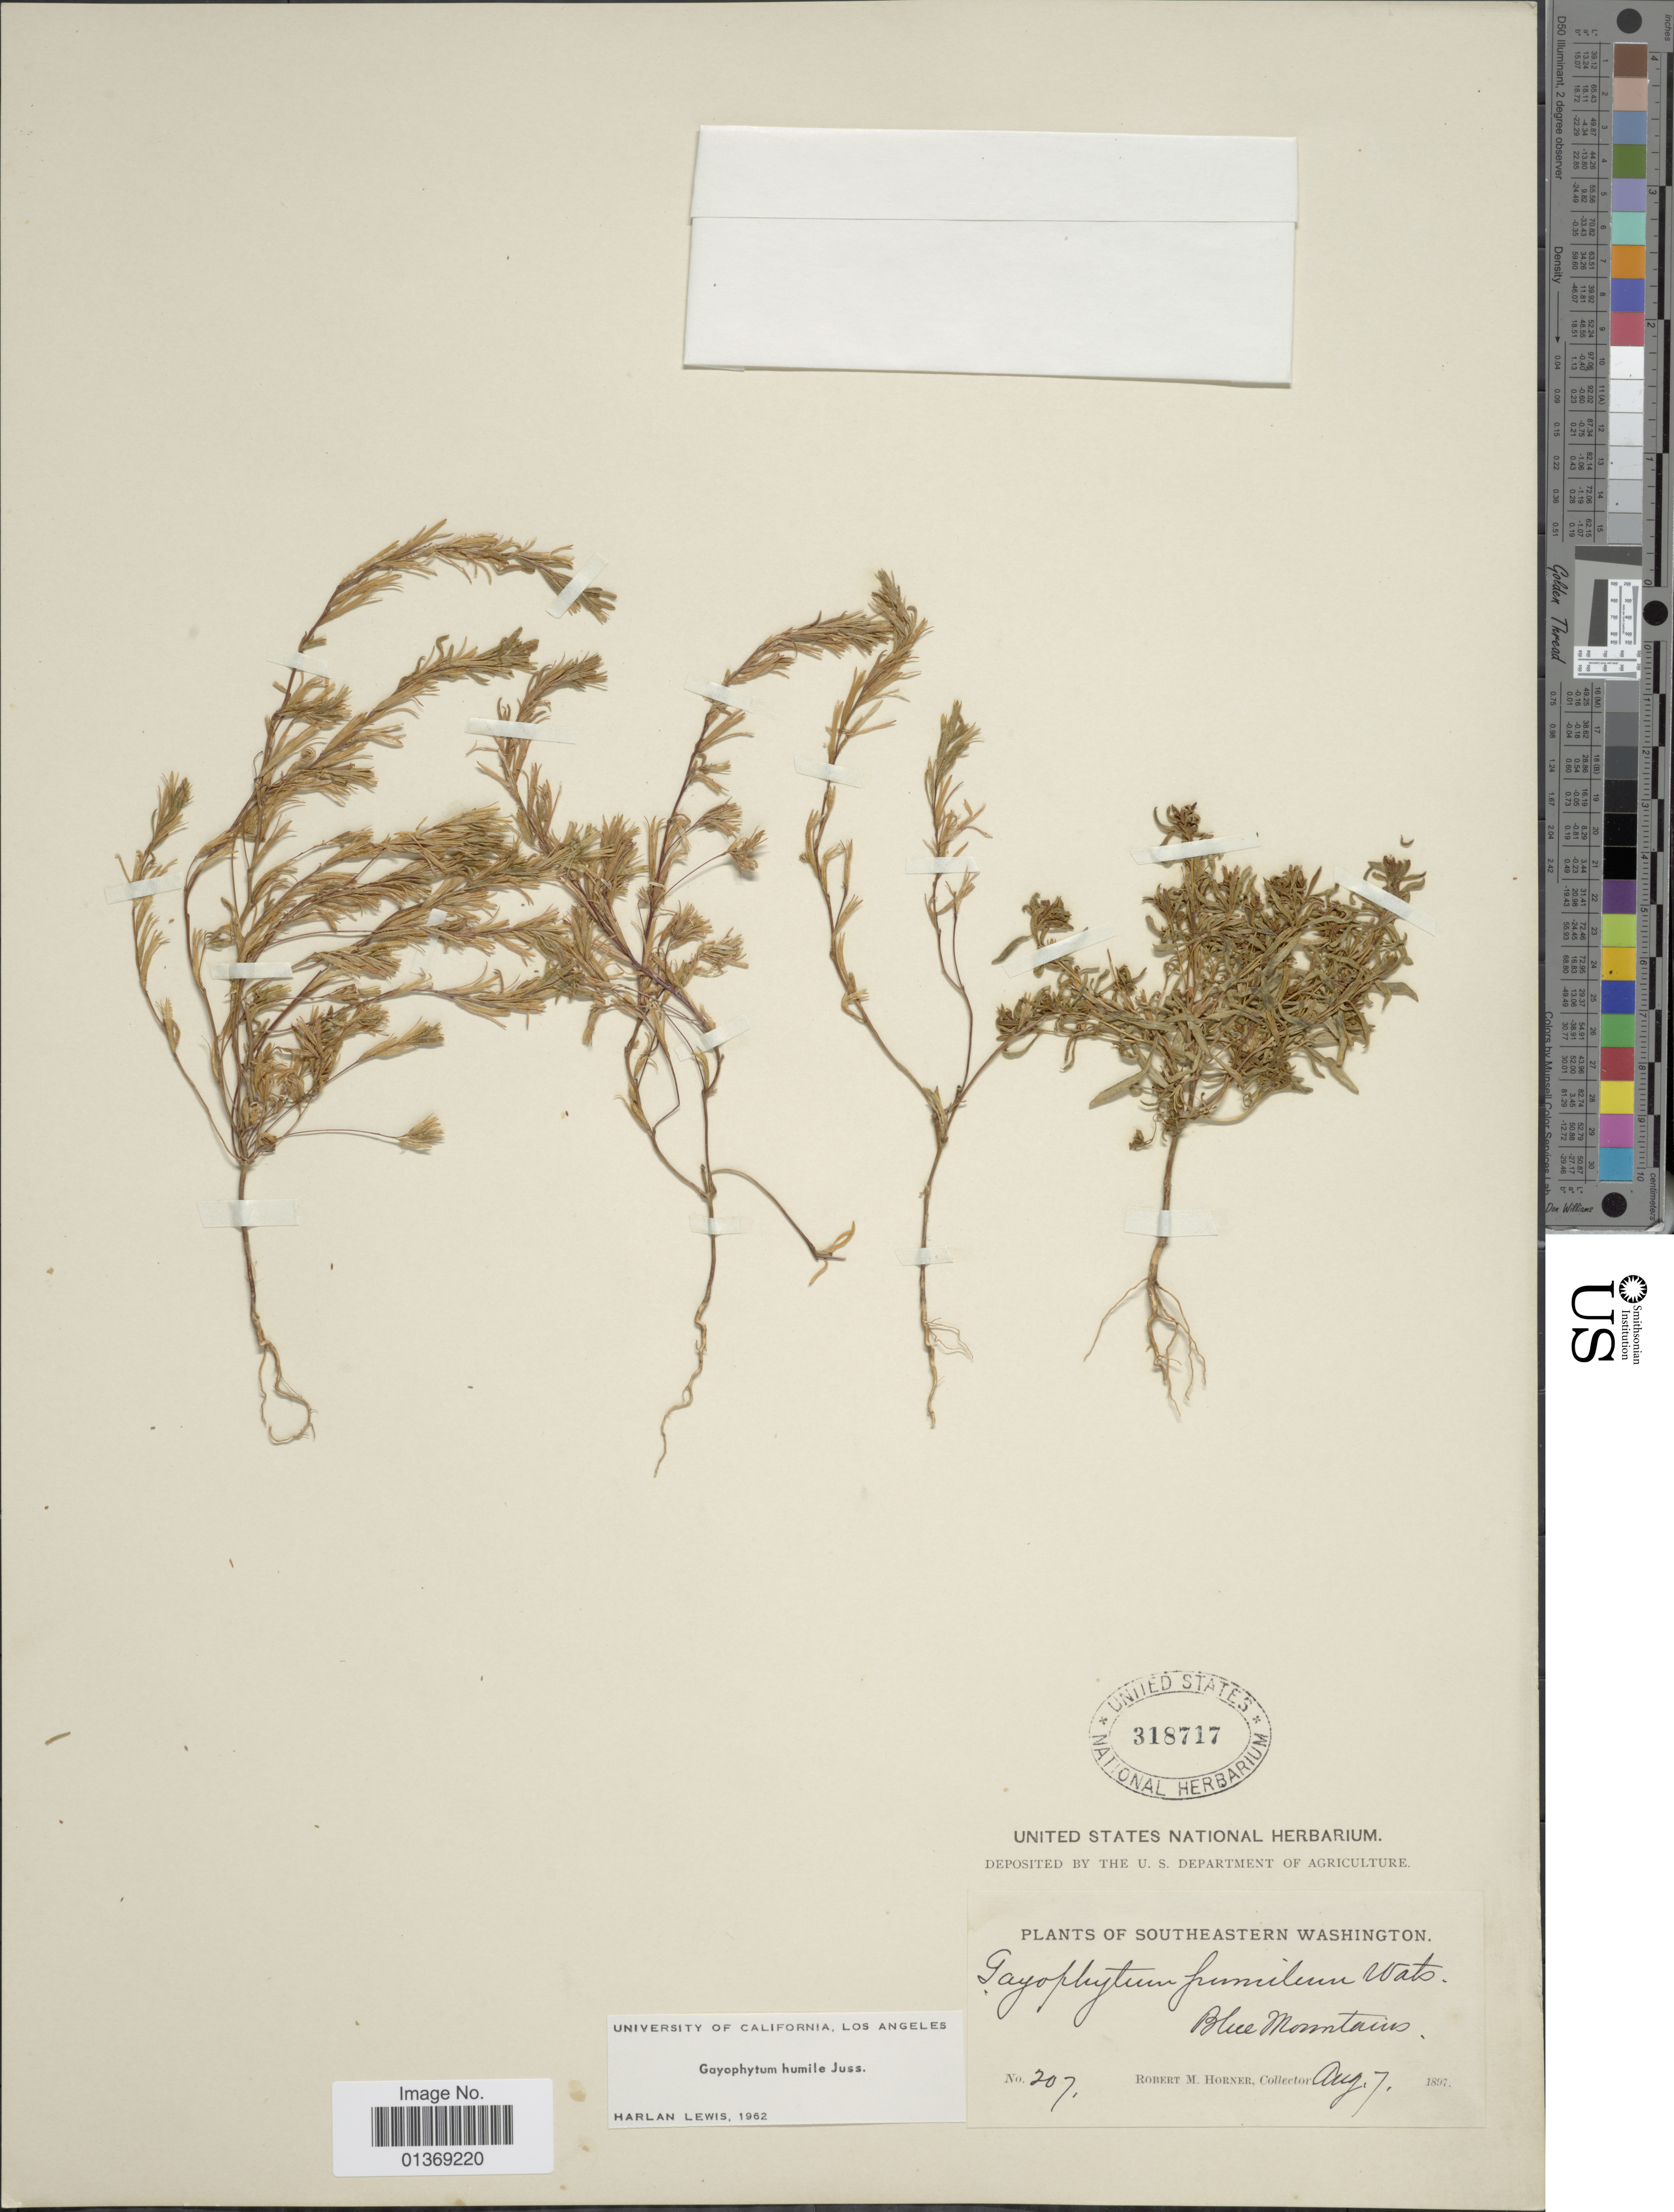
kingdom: Plantae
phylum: Tracheophyta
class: Magnoliopsida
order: Myrtales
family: Onagraceae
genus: Gayophytum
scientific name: Gayophytum humile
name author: A. Juss.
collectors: R. Horner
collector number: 207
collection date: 1897-08-07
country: United States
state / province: Washington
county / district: Clallam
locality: Southeastern Washington, Blue Mountains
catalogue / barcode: US 318717